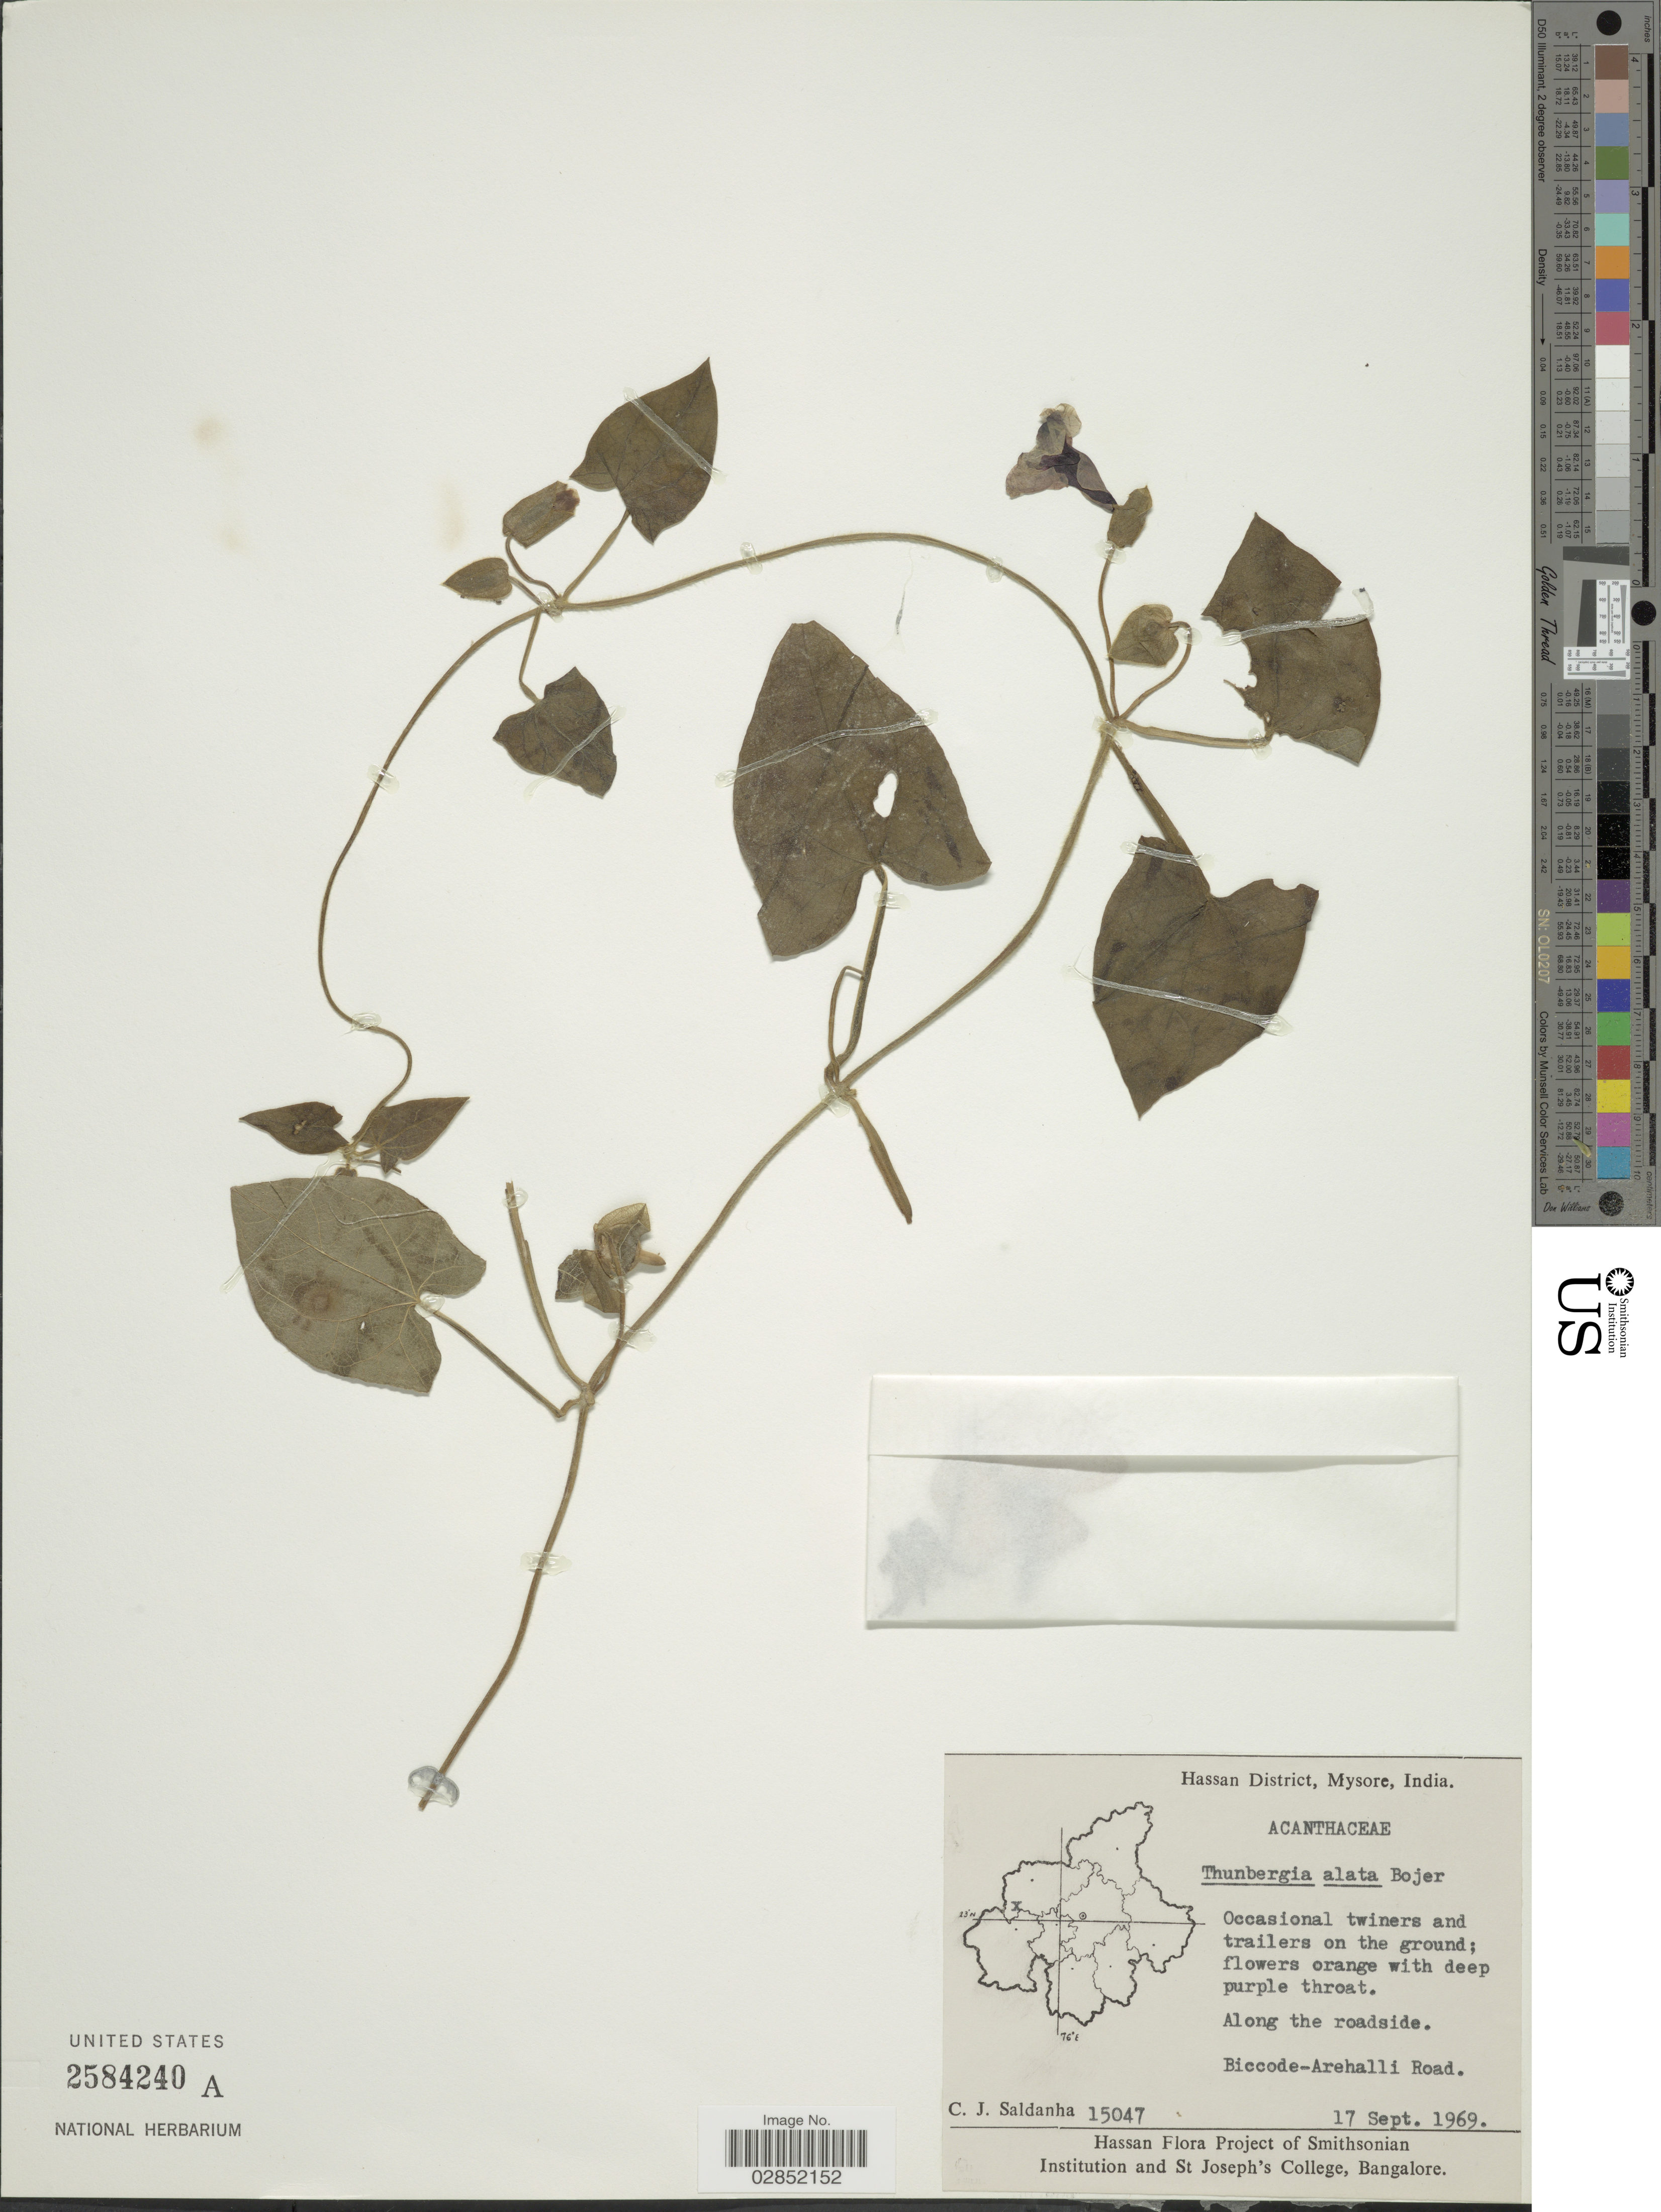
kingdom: Plantae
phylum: Tracheophyta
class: Magnoliopsida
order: Lamiales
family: Acanthaceae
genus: Thunbergia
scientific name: Thunbergia alata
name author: Bojer ex Sims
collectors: C. J. Saldanha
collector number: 15047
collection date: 1969-09-17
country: India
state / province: Karnataka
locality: Hassan District, Mysore. Biccode-Arehalli Road.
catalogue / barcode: US 2584240A